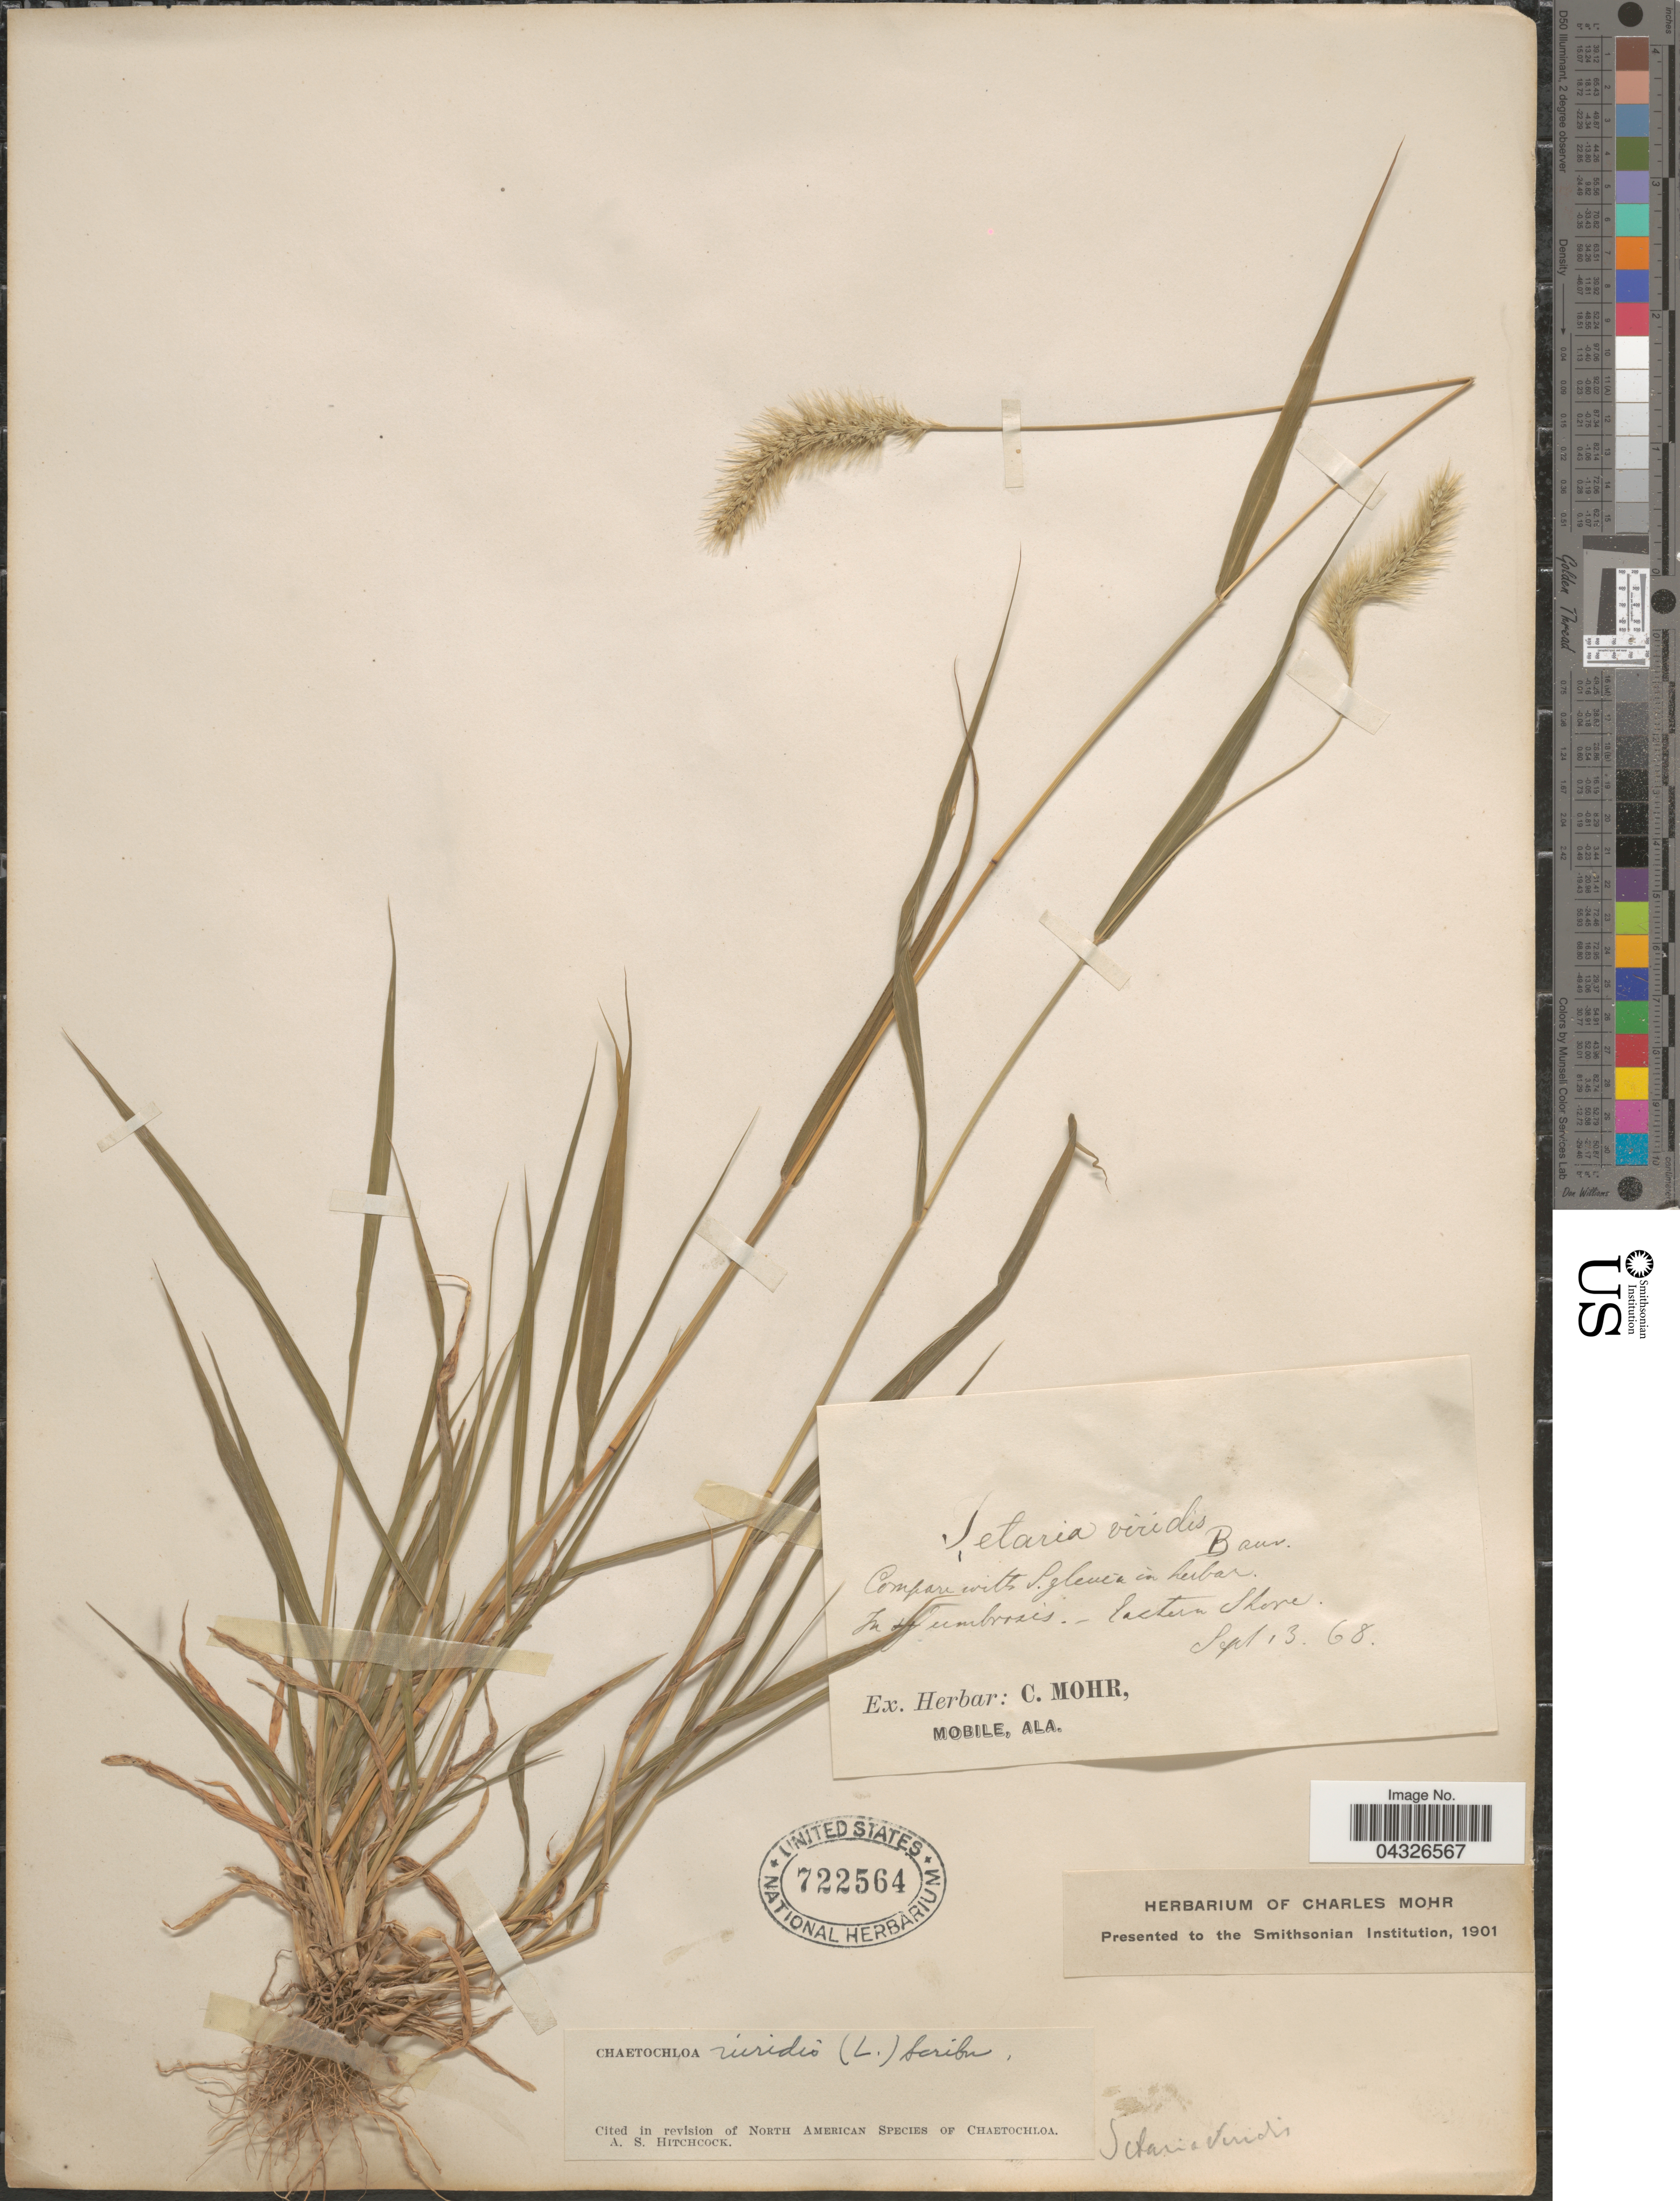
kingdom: Plantae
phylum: Tracheophyta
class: Liliopsida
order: Poales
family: Poaceae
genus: Setaria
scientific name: Setaria viridis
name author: (L.) P. Beauv.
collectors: ex herb. Charles Mohr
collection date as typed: Transcribed d/m/y: 13/9/68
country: United States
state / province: Alabama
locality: Eastern shore.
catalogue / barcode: US 722564